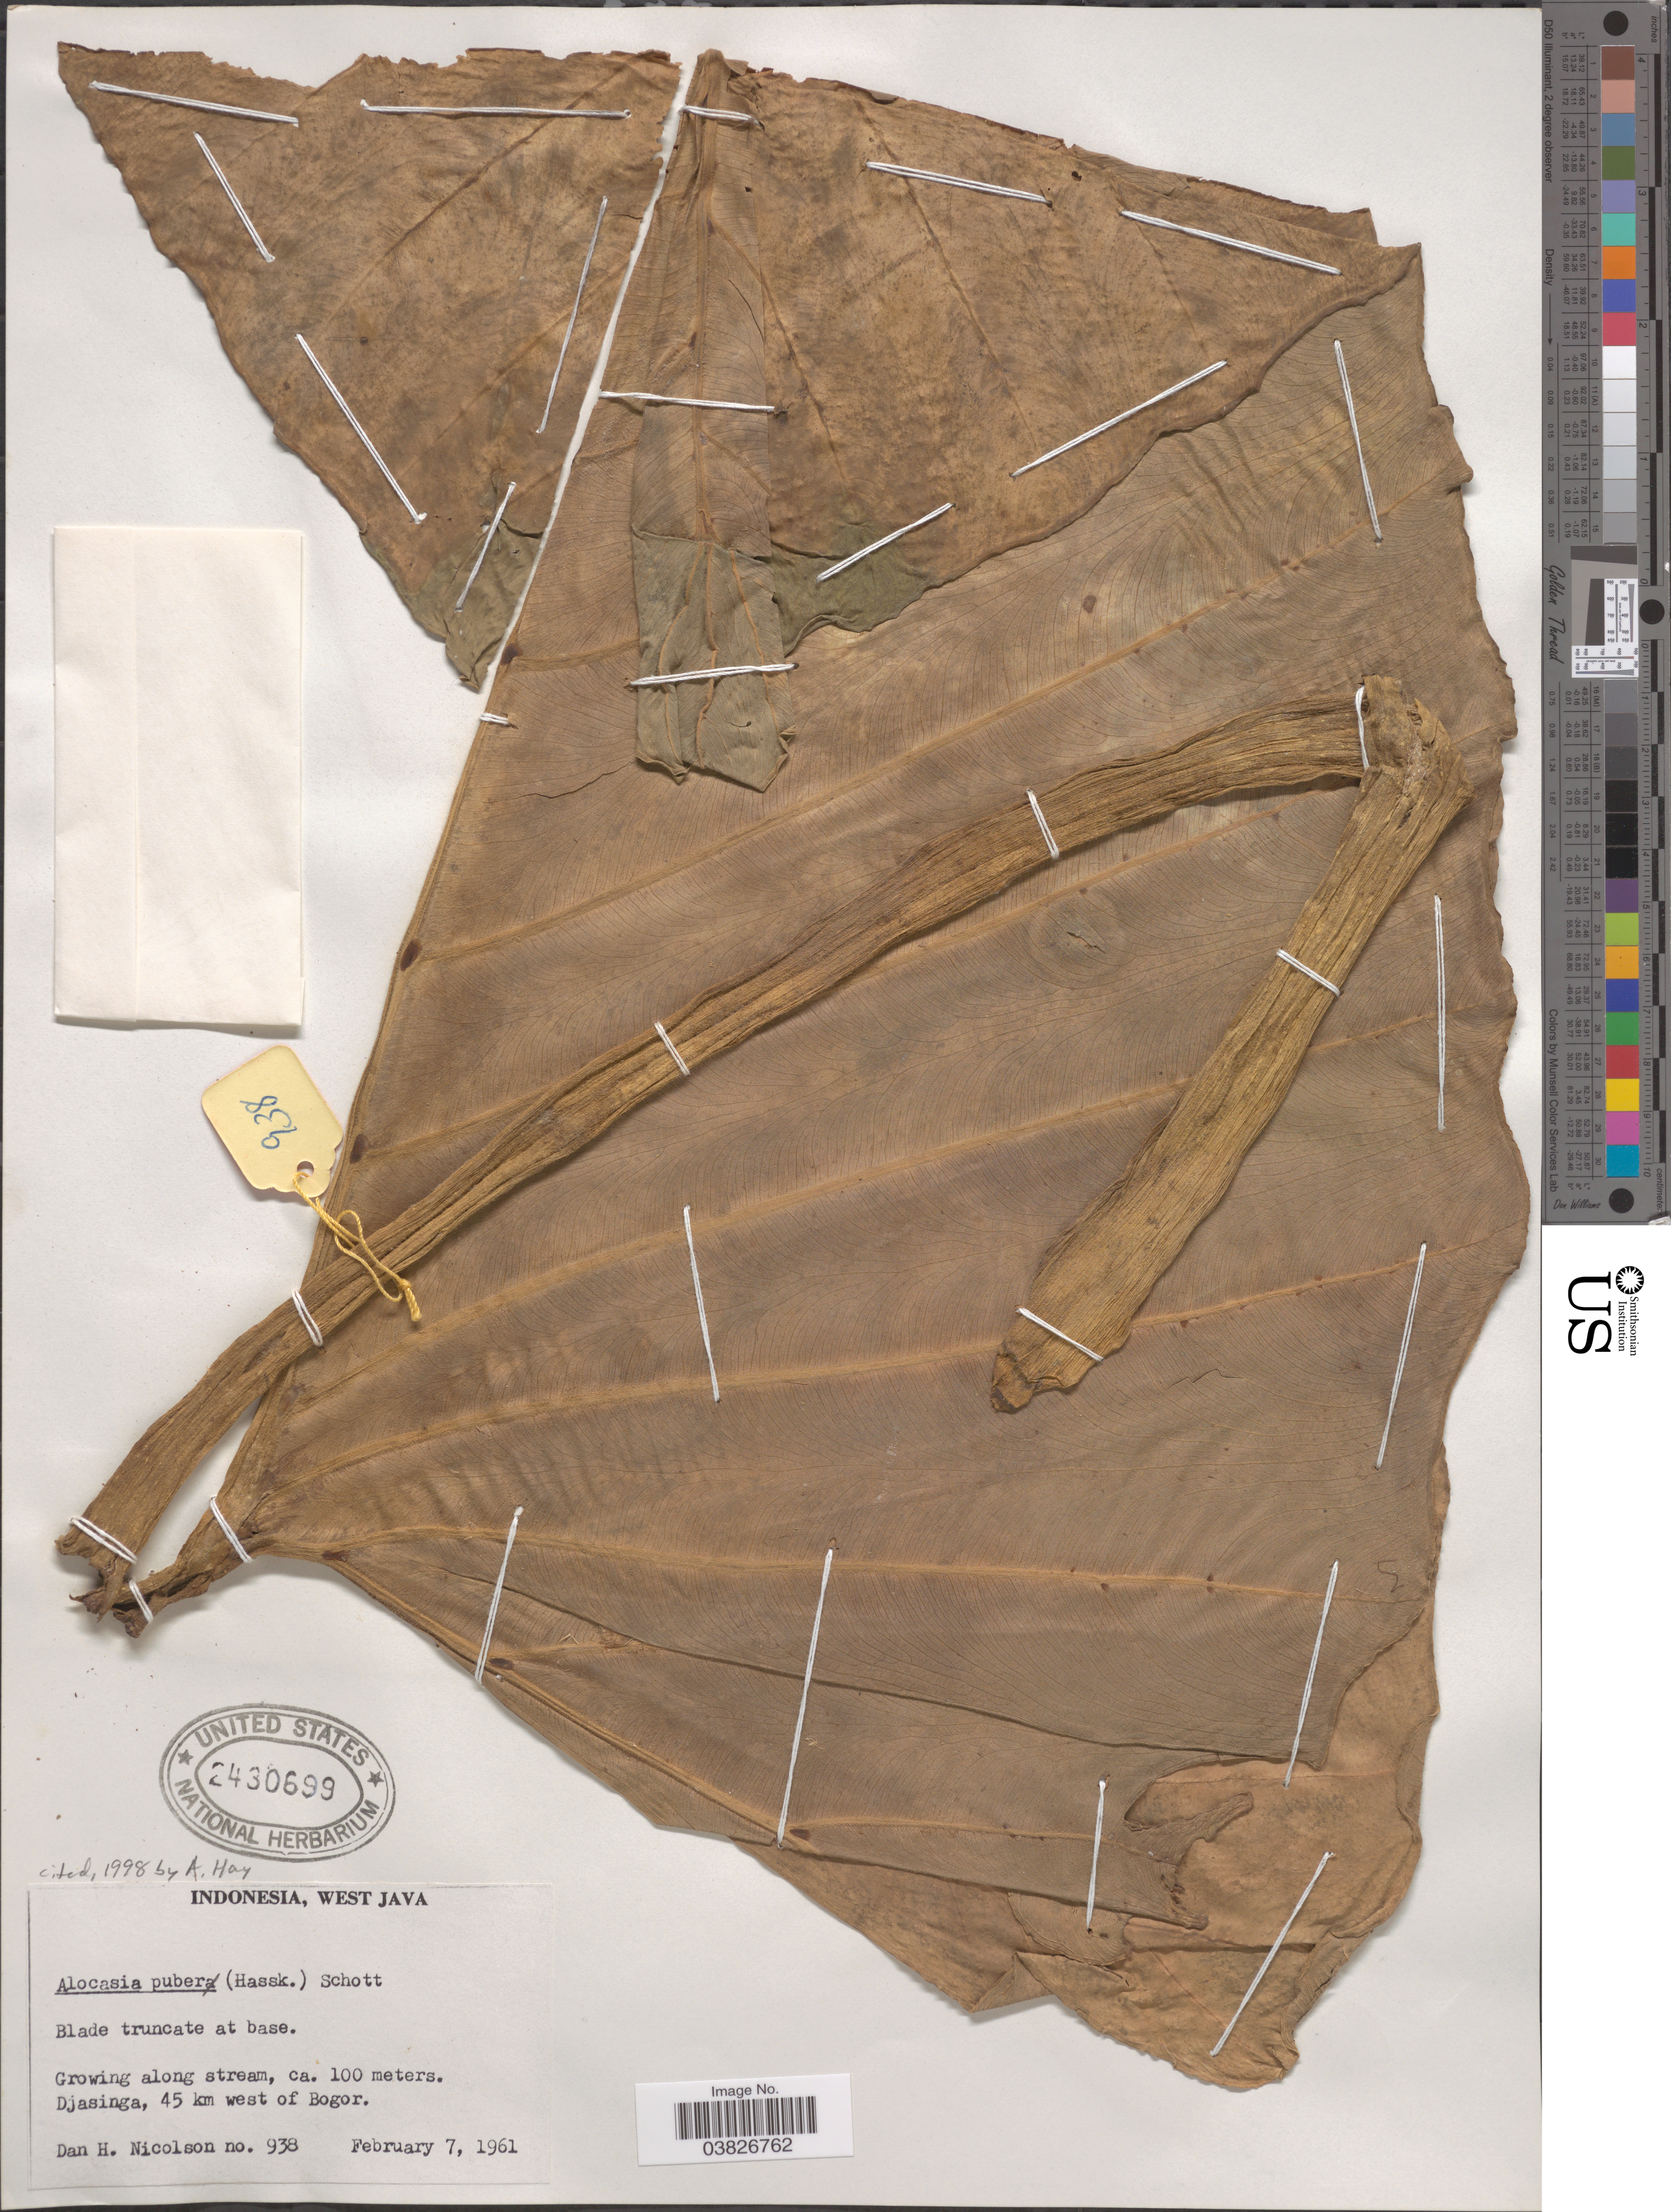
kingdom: Plantae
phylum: Tracheophyta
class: Liliopsida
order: Alismatales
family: Araceae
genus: Alocasia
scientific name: Alocasia pubera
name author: Schott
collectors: D. H. Nicolson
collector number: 938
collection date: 1961-02-07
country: Indonesia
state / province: Java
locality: West Java. Djasinga, 45 km west of Bogor.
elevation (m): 100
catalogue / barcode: US 2430699